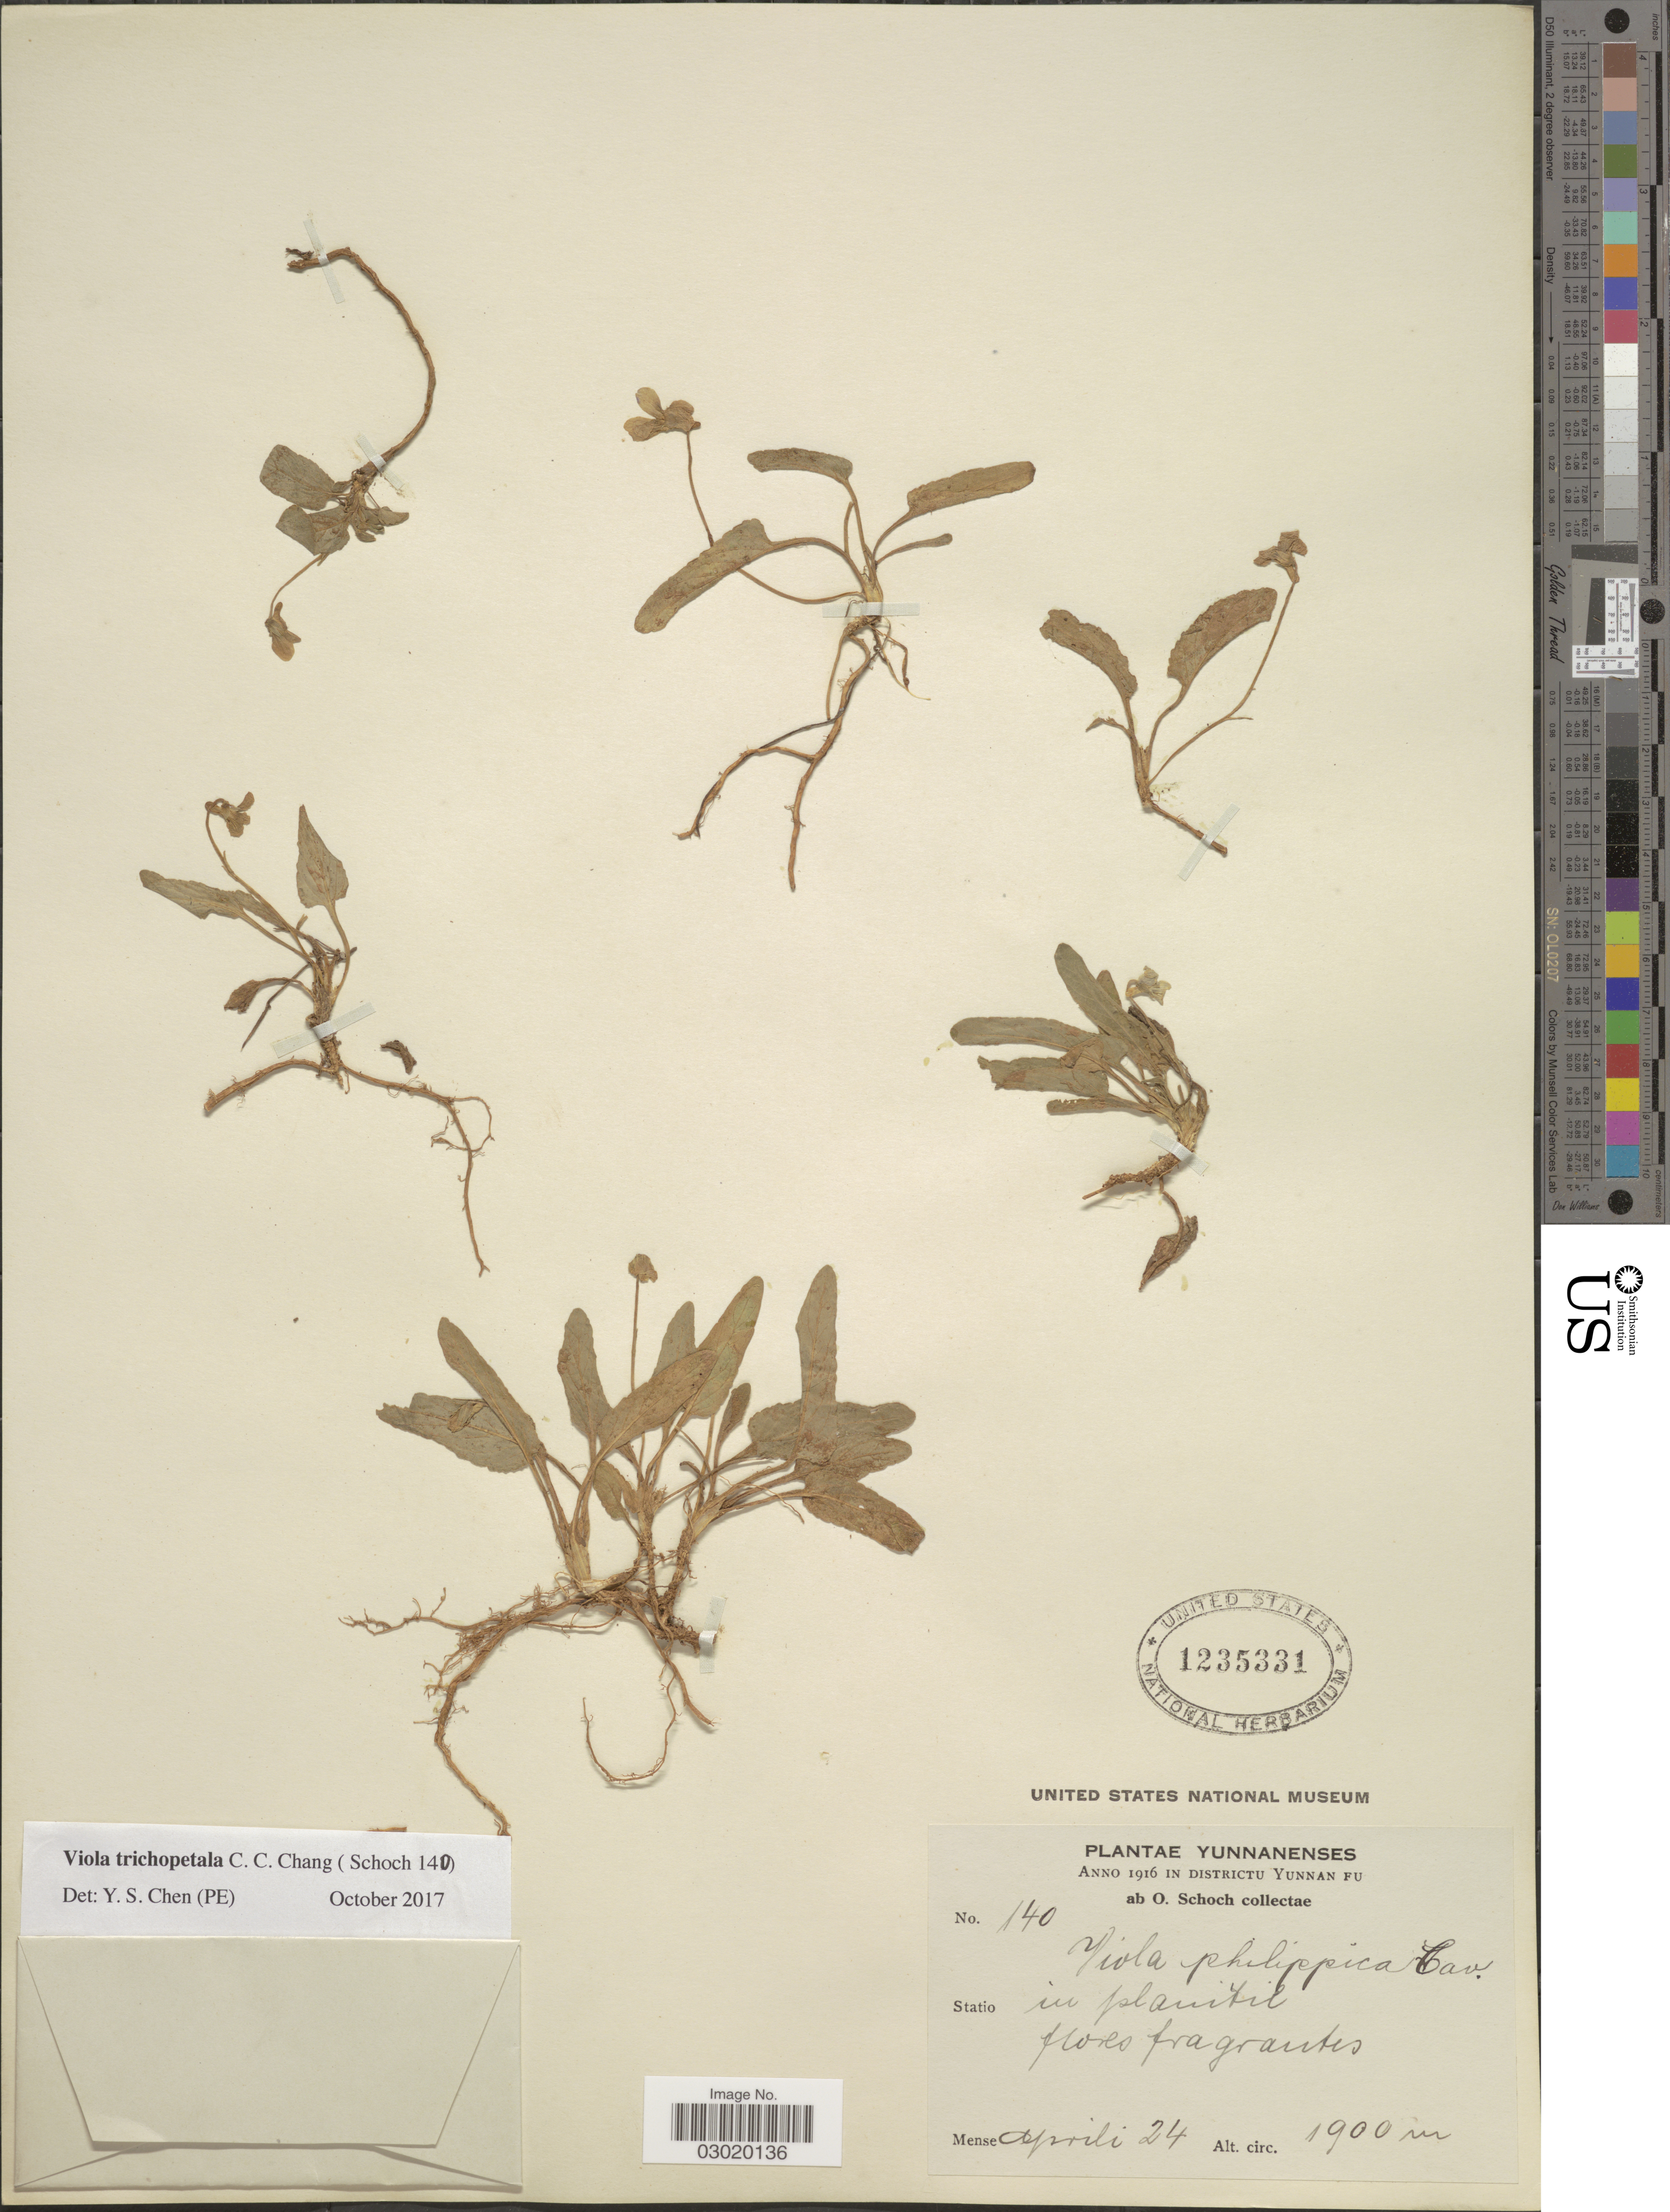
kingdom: Plantae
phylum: Tracheophyta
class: Magnoliopsida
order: Malpighiales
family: Violaceae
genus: Viola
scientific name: Viola trichopetala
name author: C.C. Chang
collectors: O. Schoch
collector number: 140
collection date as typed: Transcribed d/m/y: /4/24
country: China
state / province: Yunnan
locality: Yunnanenses, In Districtu Yunnan Fu, Statio in planitil.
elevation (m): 1900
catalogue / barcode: US 1235331